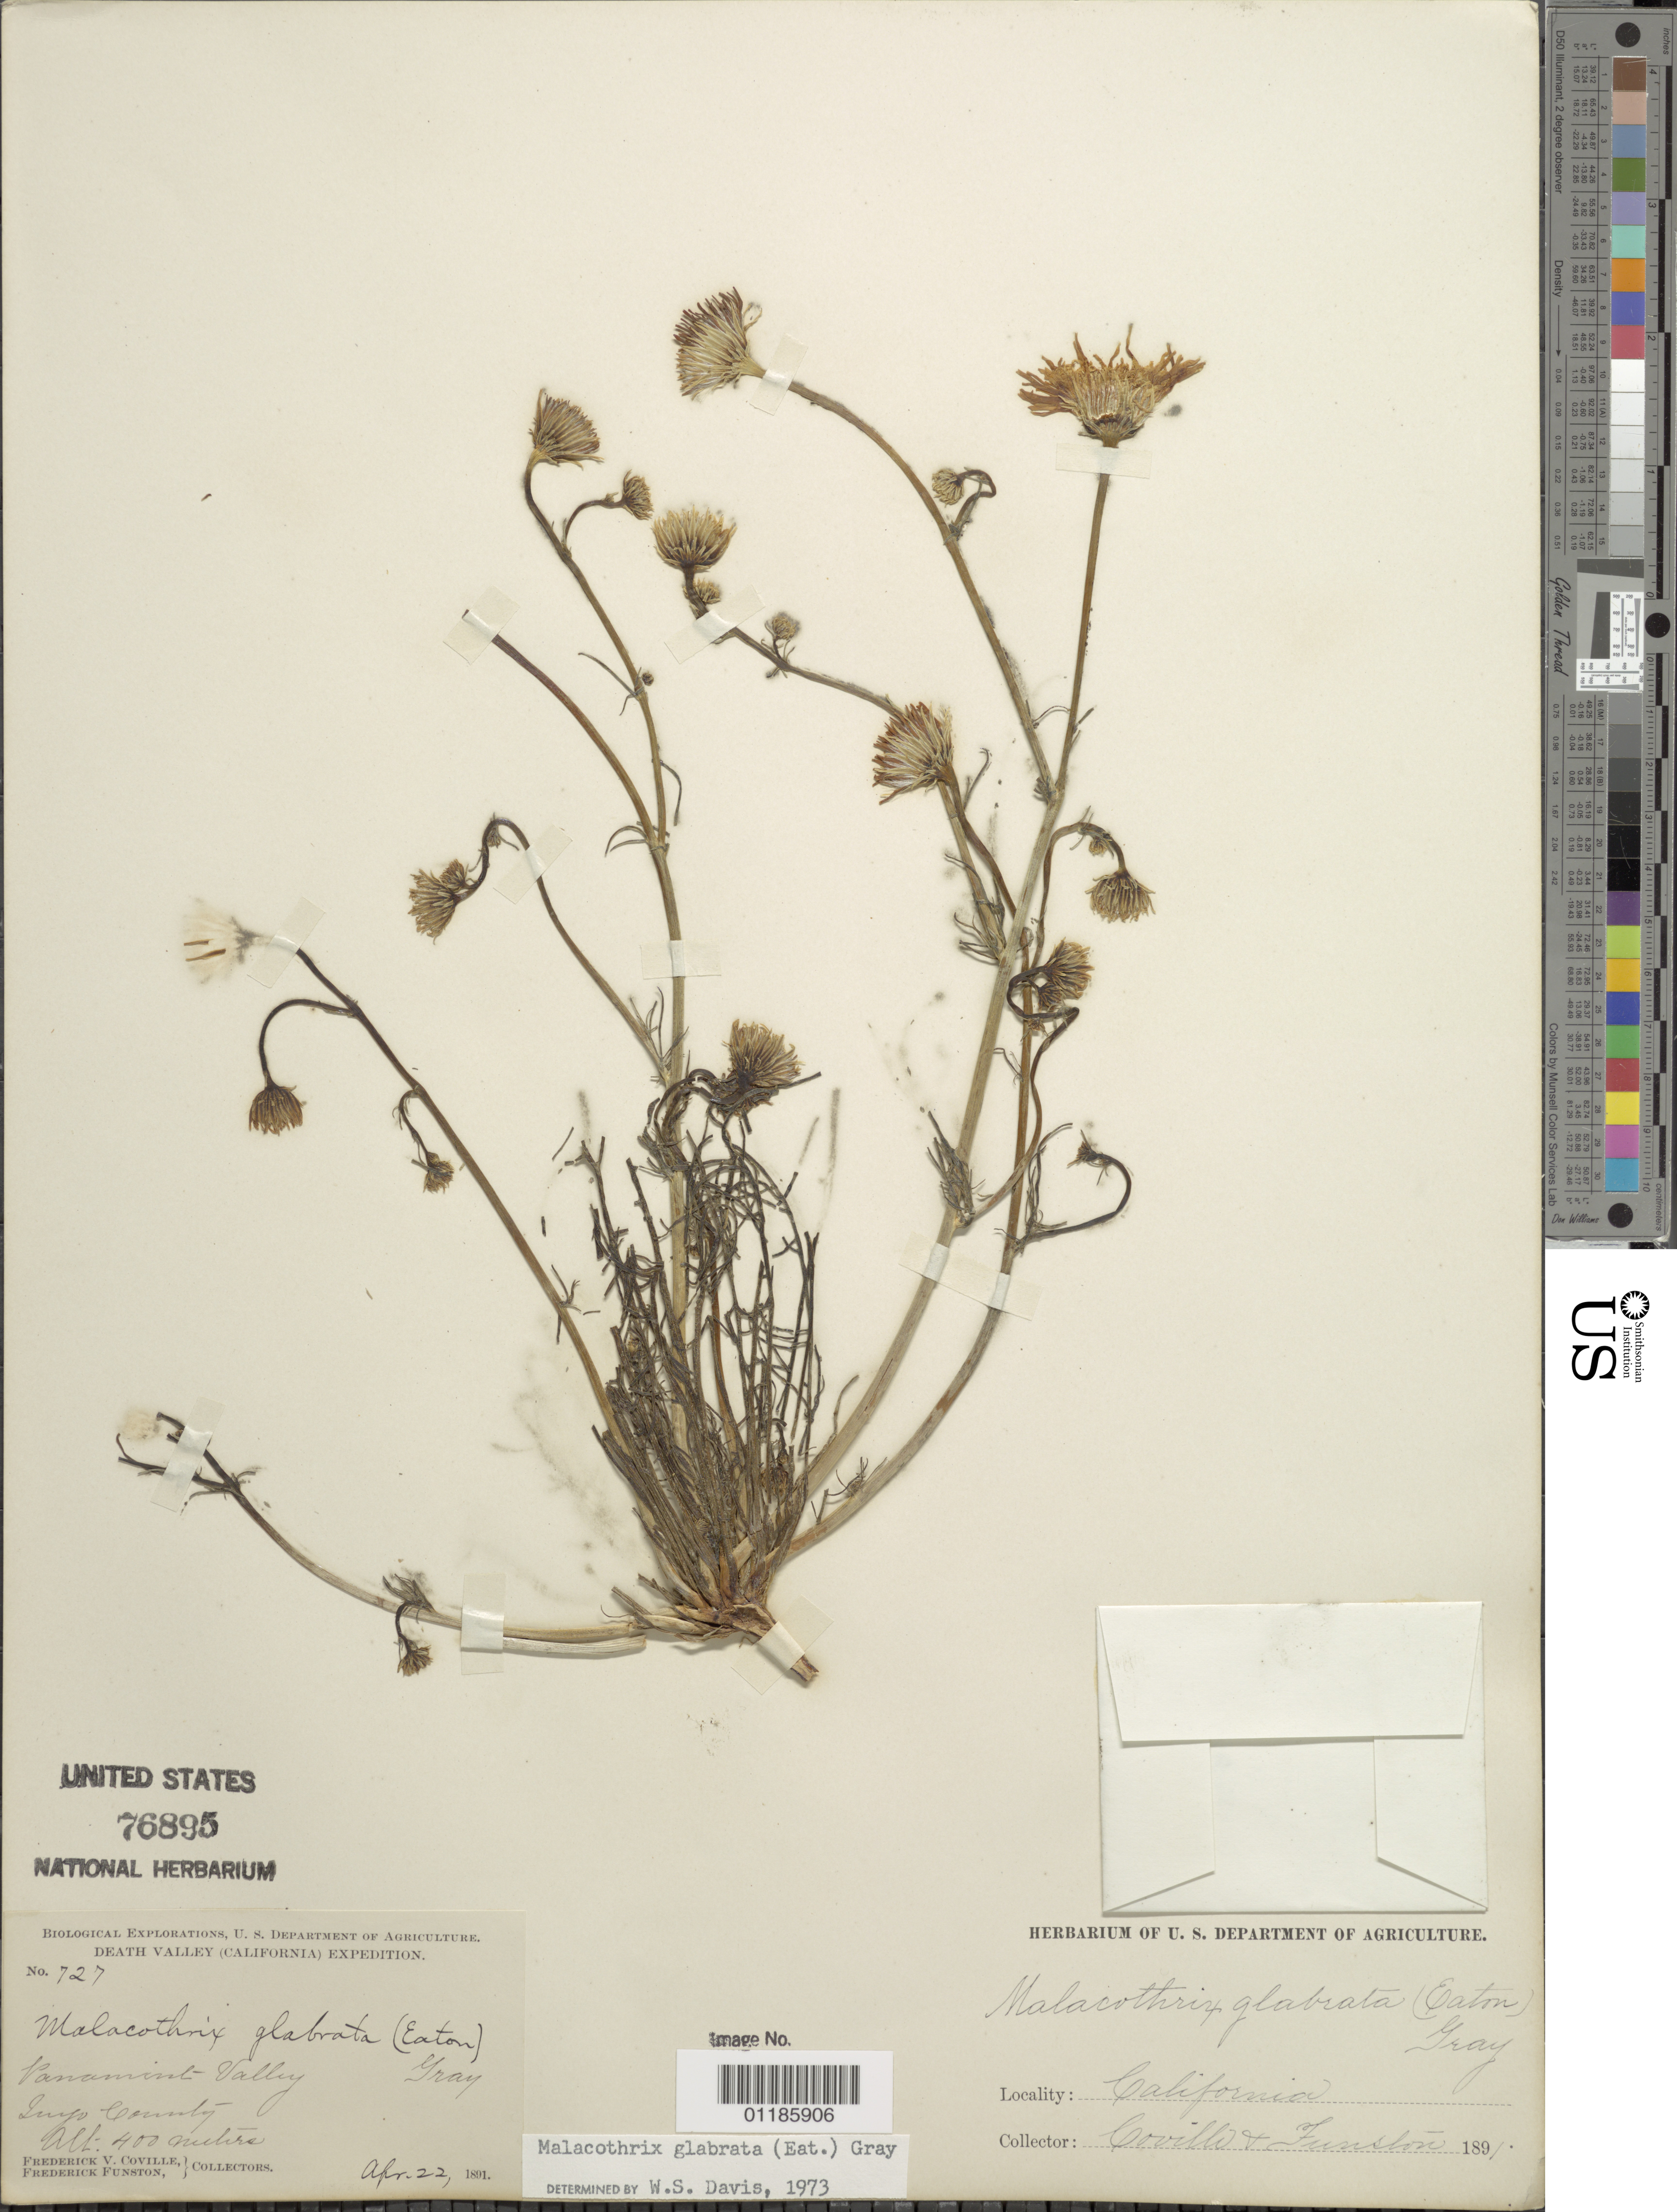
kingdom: Plantae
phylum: Tracheophyta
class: Magnoliopsida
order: Asterales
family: Asteraceae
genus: Malacothrix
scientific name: Malacothrix glabrata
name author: (A. Gray ex D.C. Eaton) A. Gray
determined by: Davis, W. S.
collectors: F. V. Coville & F. Funston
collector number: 727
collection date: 1891-04-22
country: United States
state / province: California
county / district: Inyo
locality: Panamint Valley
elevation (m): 400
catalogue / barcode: US 76895